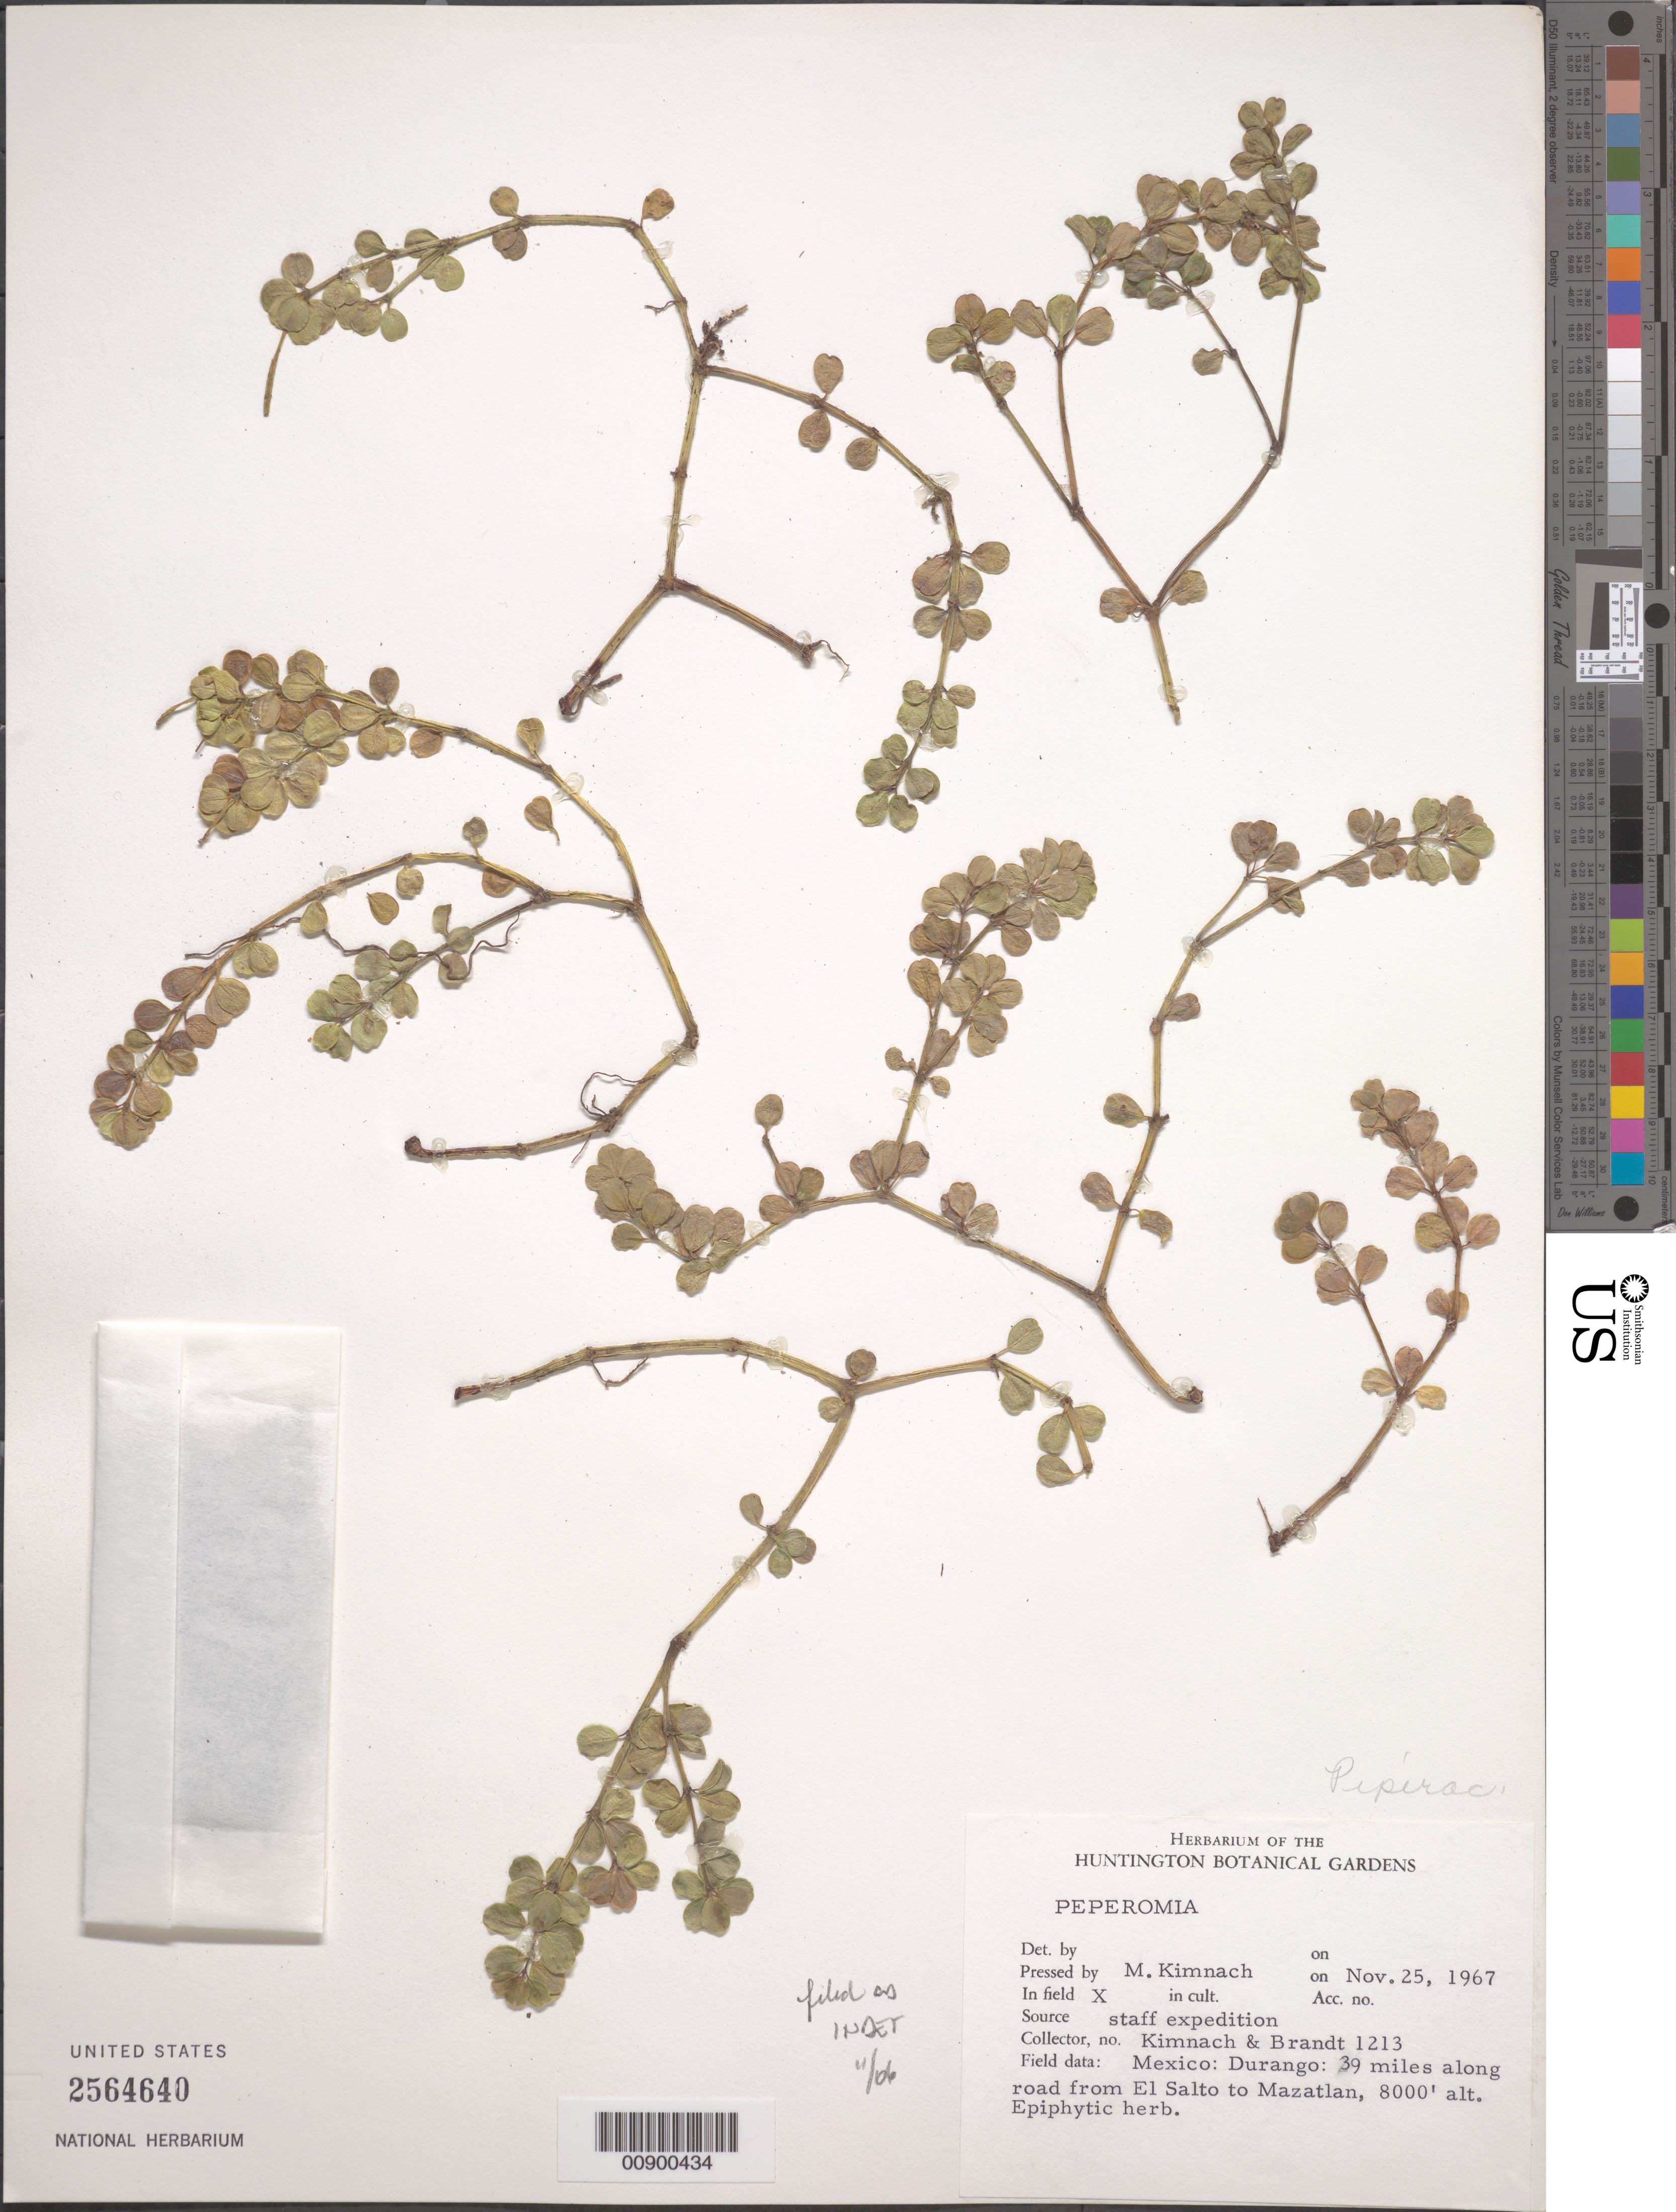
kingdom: Plantae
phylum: Tracheophyta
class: Magnoliopsida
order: Piperales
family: Piperaceae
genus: Peperomia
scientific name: Peperomia quadrifolia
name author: (L.) Kunth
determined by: Jiménez, José Estaban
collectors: M. W. Kimnach & -. Brandt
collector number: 1213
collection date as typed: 25 Nov 1967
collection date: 1967-11-25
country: Mexico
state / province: Durango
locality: Durango: 39 miles along road from El Salto to Mazatlan.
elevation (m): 2438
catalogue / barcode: US 2564640